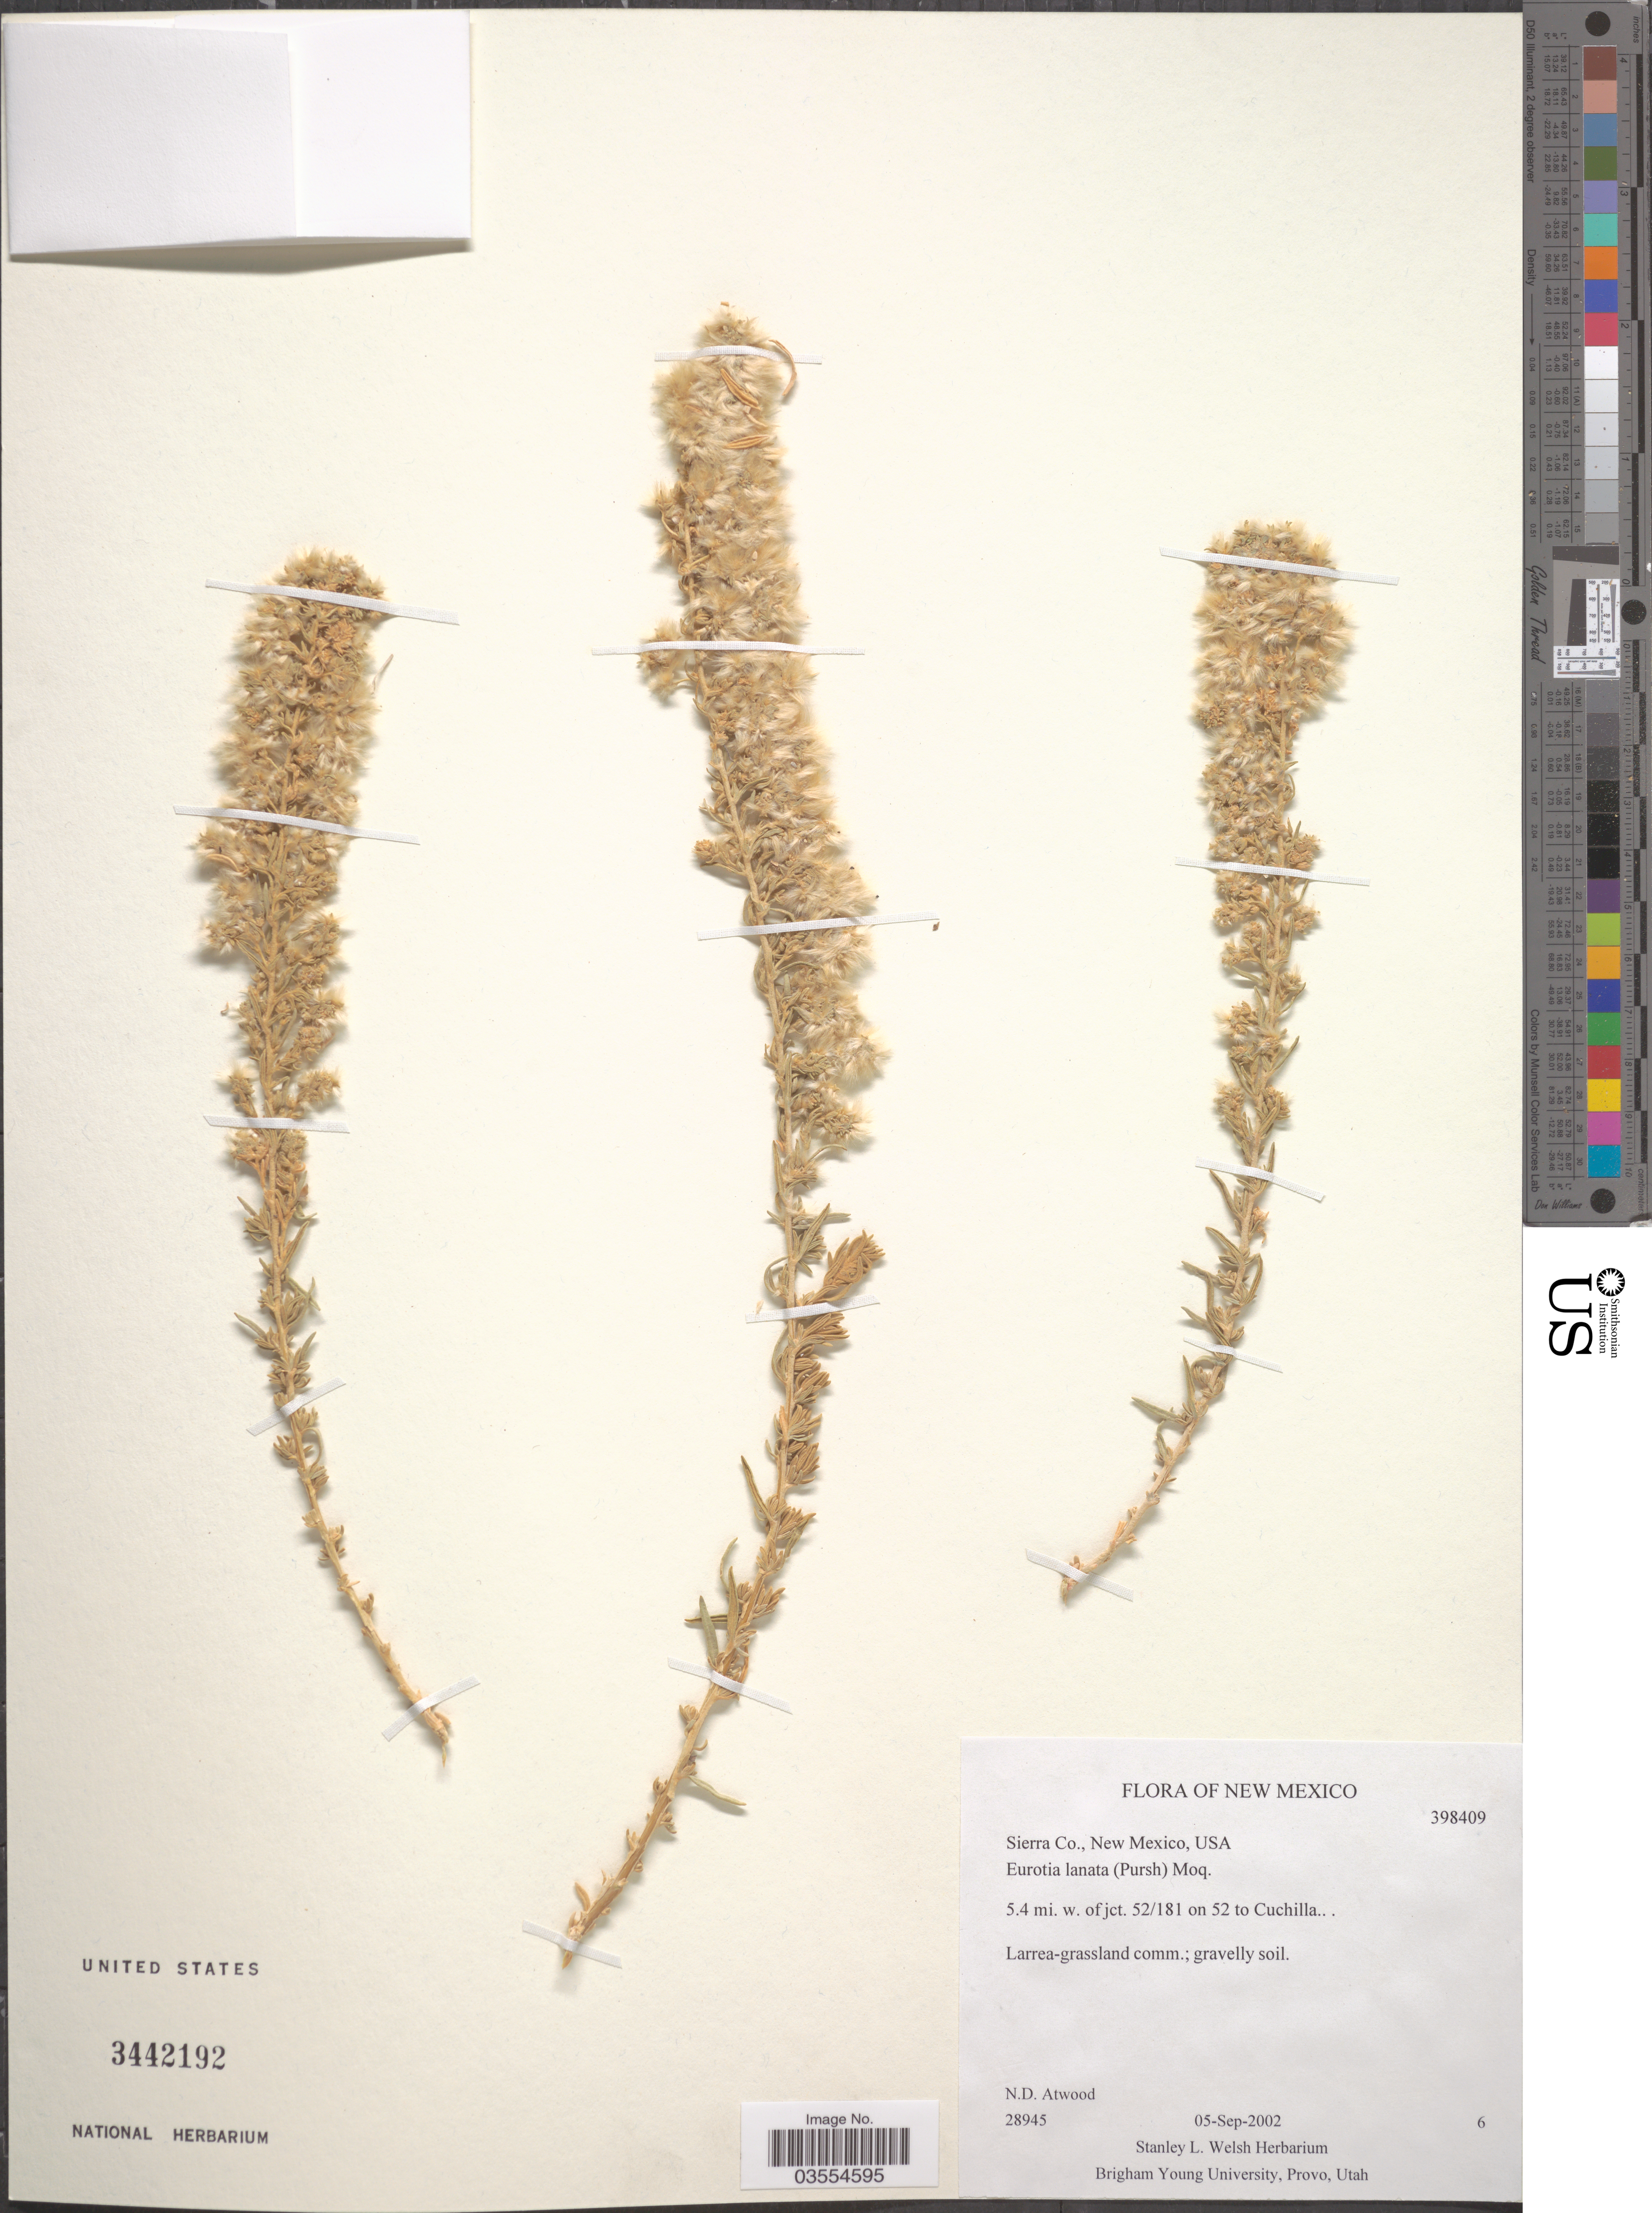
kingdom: Plantae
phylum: Tracheophyta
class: Magnoliopsida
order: Caryophyllales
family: Amaranthaceae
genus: Krascheninnikovia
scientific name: Krascheninnikovia lanata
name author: (Pursh) A. Meeuse & A.Smit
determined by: U.S. National Herbarium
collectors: N. Atwood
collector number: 28945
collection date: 2002-09-05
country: United States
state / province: New Mexico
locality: Sierra Co. 5.4 mi. w. of jct. 52/181 on 52 to Cuchilla.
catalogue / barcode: US 3442192